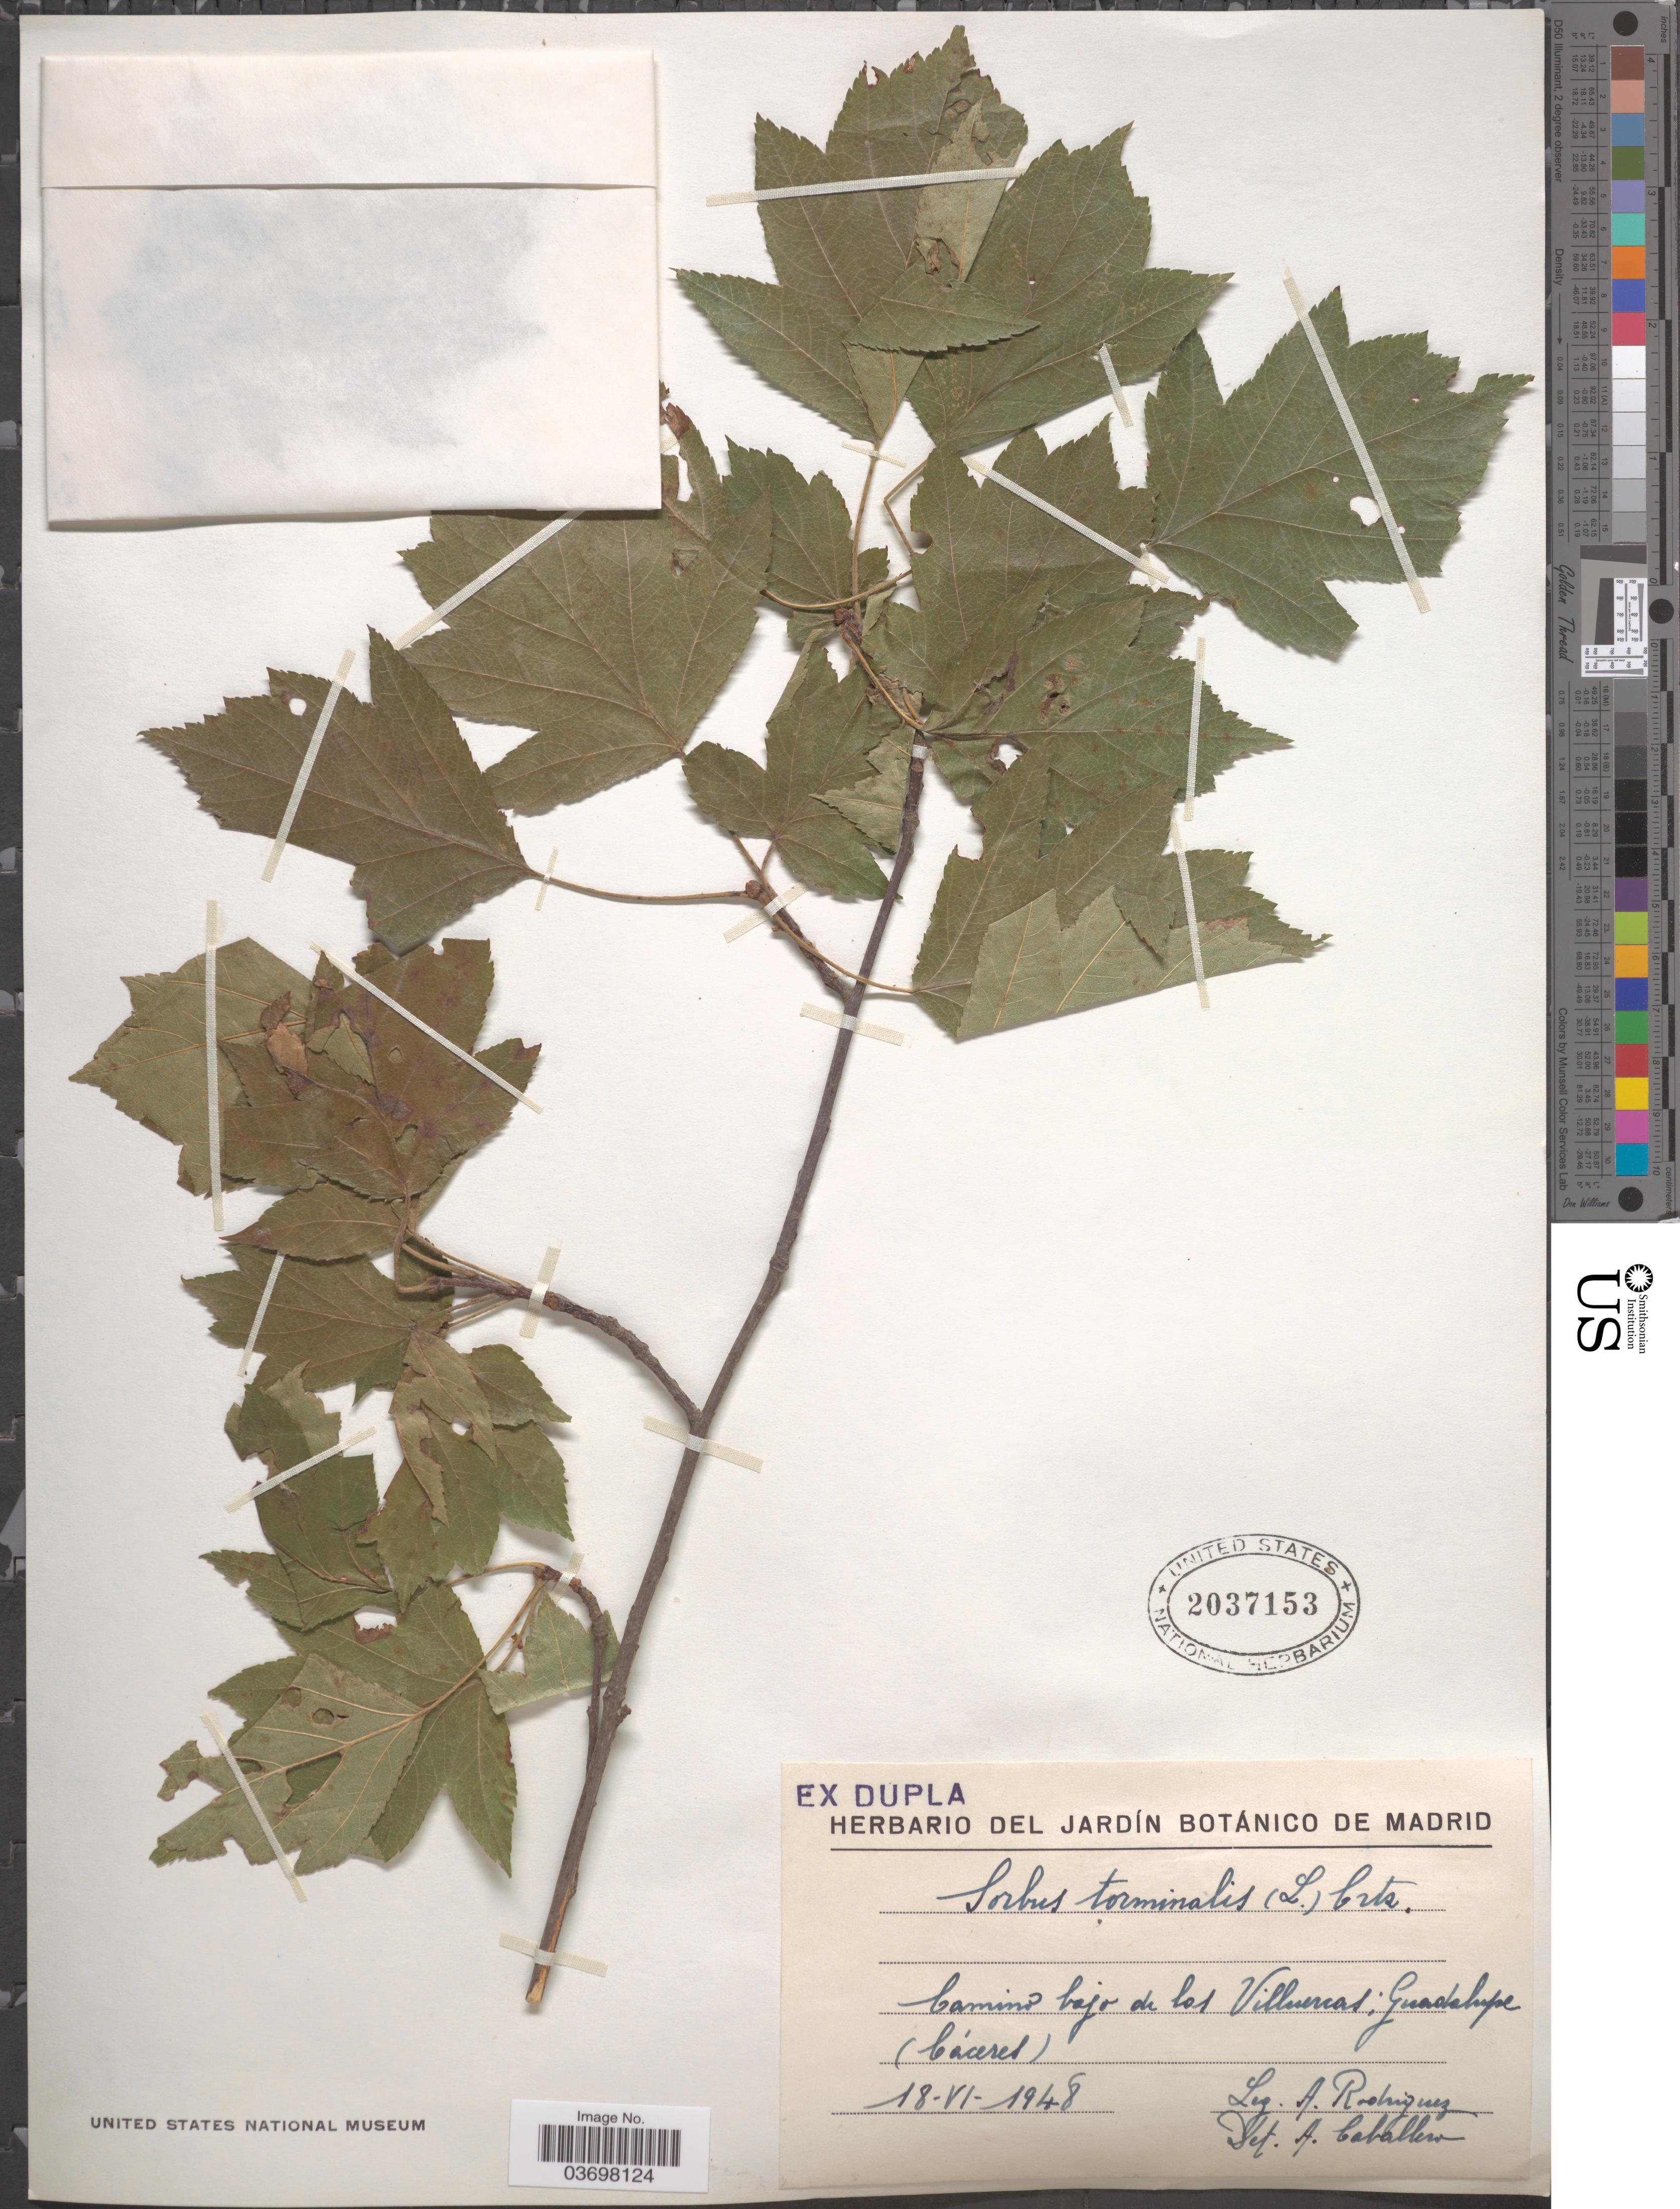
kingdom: Plantae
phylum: Tracheophyta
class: Magnoliopsida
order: Rosales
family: Rosaceae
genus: Sorbus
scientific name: Sorbus torminalis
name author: (L.) Crantz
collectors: A. Rodriguez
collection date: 1948-06-18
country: Spain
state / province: Madrid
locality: Camino bajo de los Villuercas: Guadalupe (Cáceres).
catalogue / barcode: US 2037153